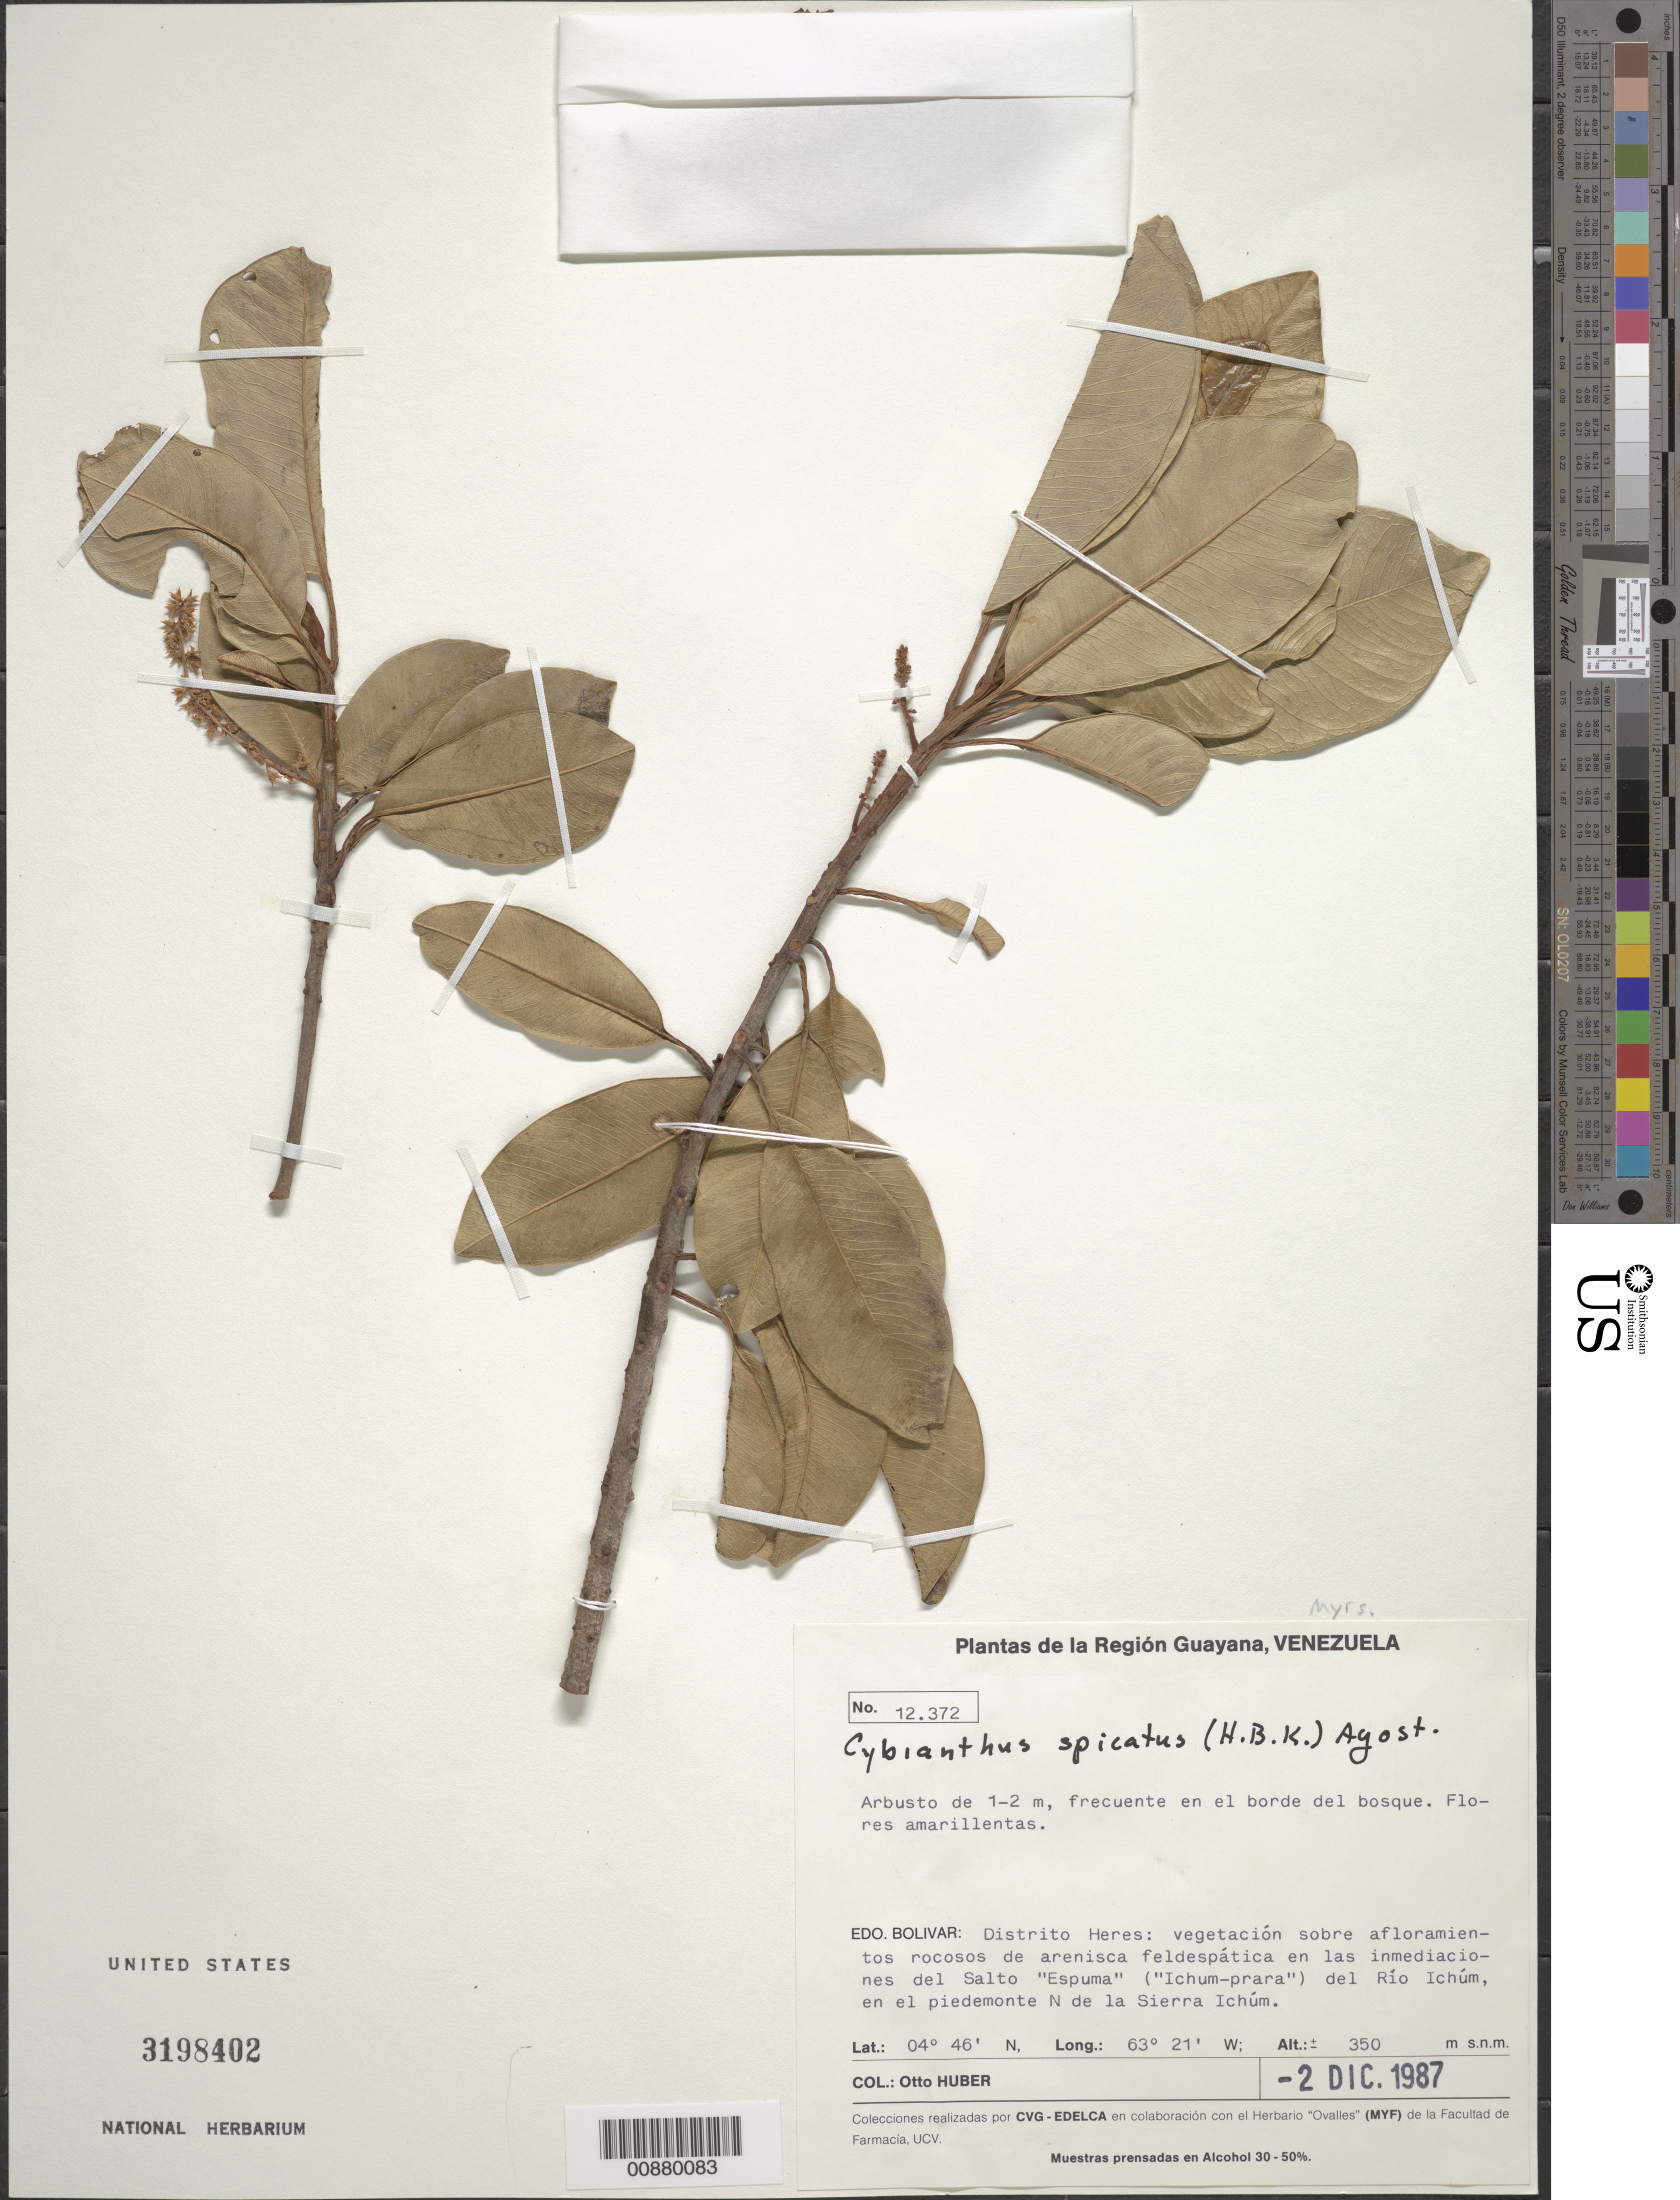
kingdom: Plantae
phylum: Tracheophyta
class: Magnoliopsida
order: Ericales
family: Primulaceae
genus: Cybianthus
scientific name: Cybianthus spicatus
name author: (Kunth) G. Agostini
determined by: Huber, Otto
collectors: O. Huber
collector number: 12372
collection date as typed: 6-Dec-87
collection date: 1987-12-06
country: Venezuela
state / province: Bolívar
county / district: Heres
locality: Salto Espuma (Ichum-prara) del Río Ichum, en el piedemonte N de la Sierra Ichum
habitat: Borde del bosque; vegetación sobre afloramientos rocosos de renisca feldespactica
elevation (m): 350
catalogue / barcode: US 3198402